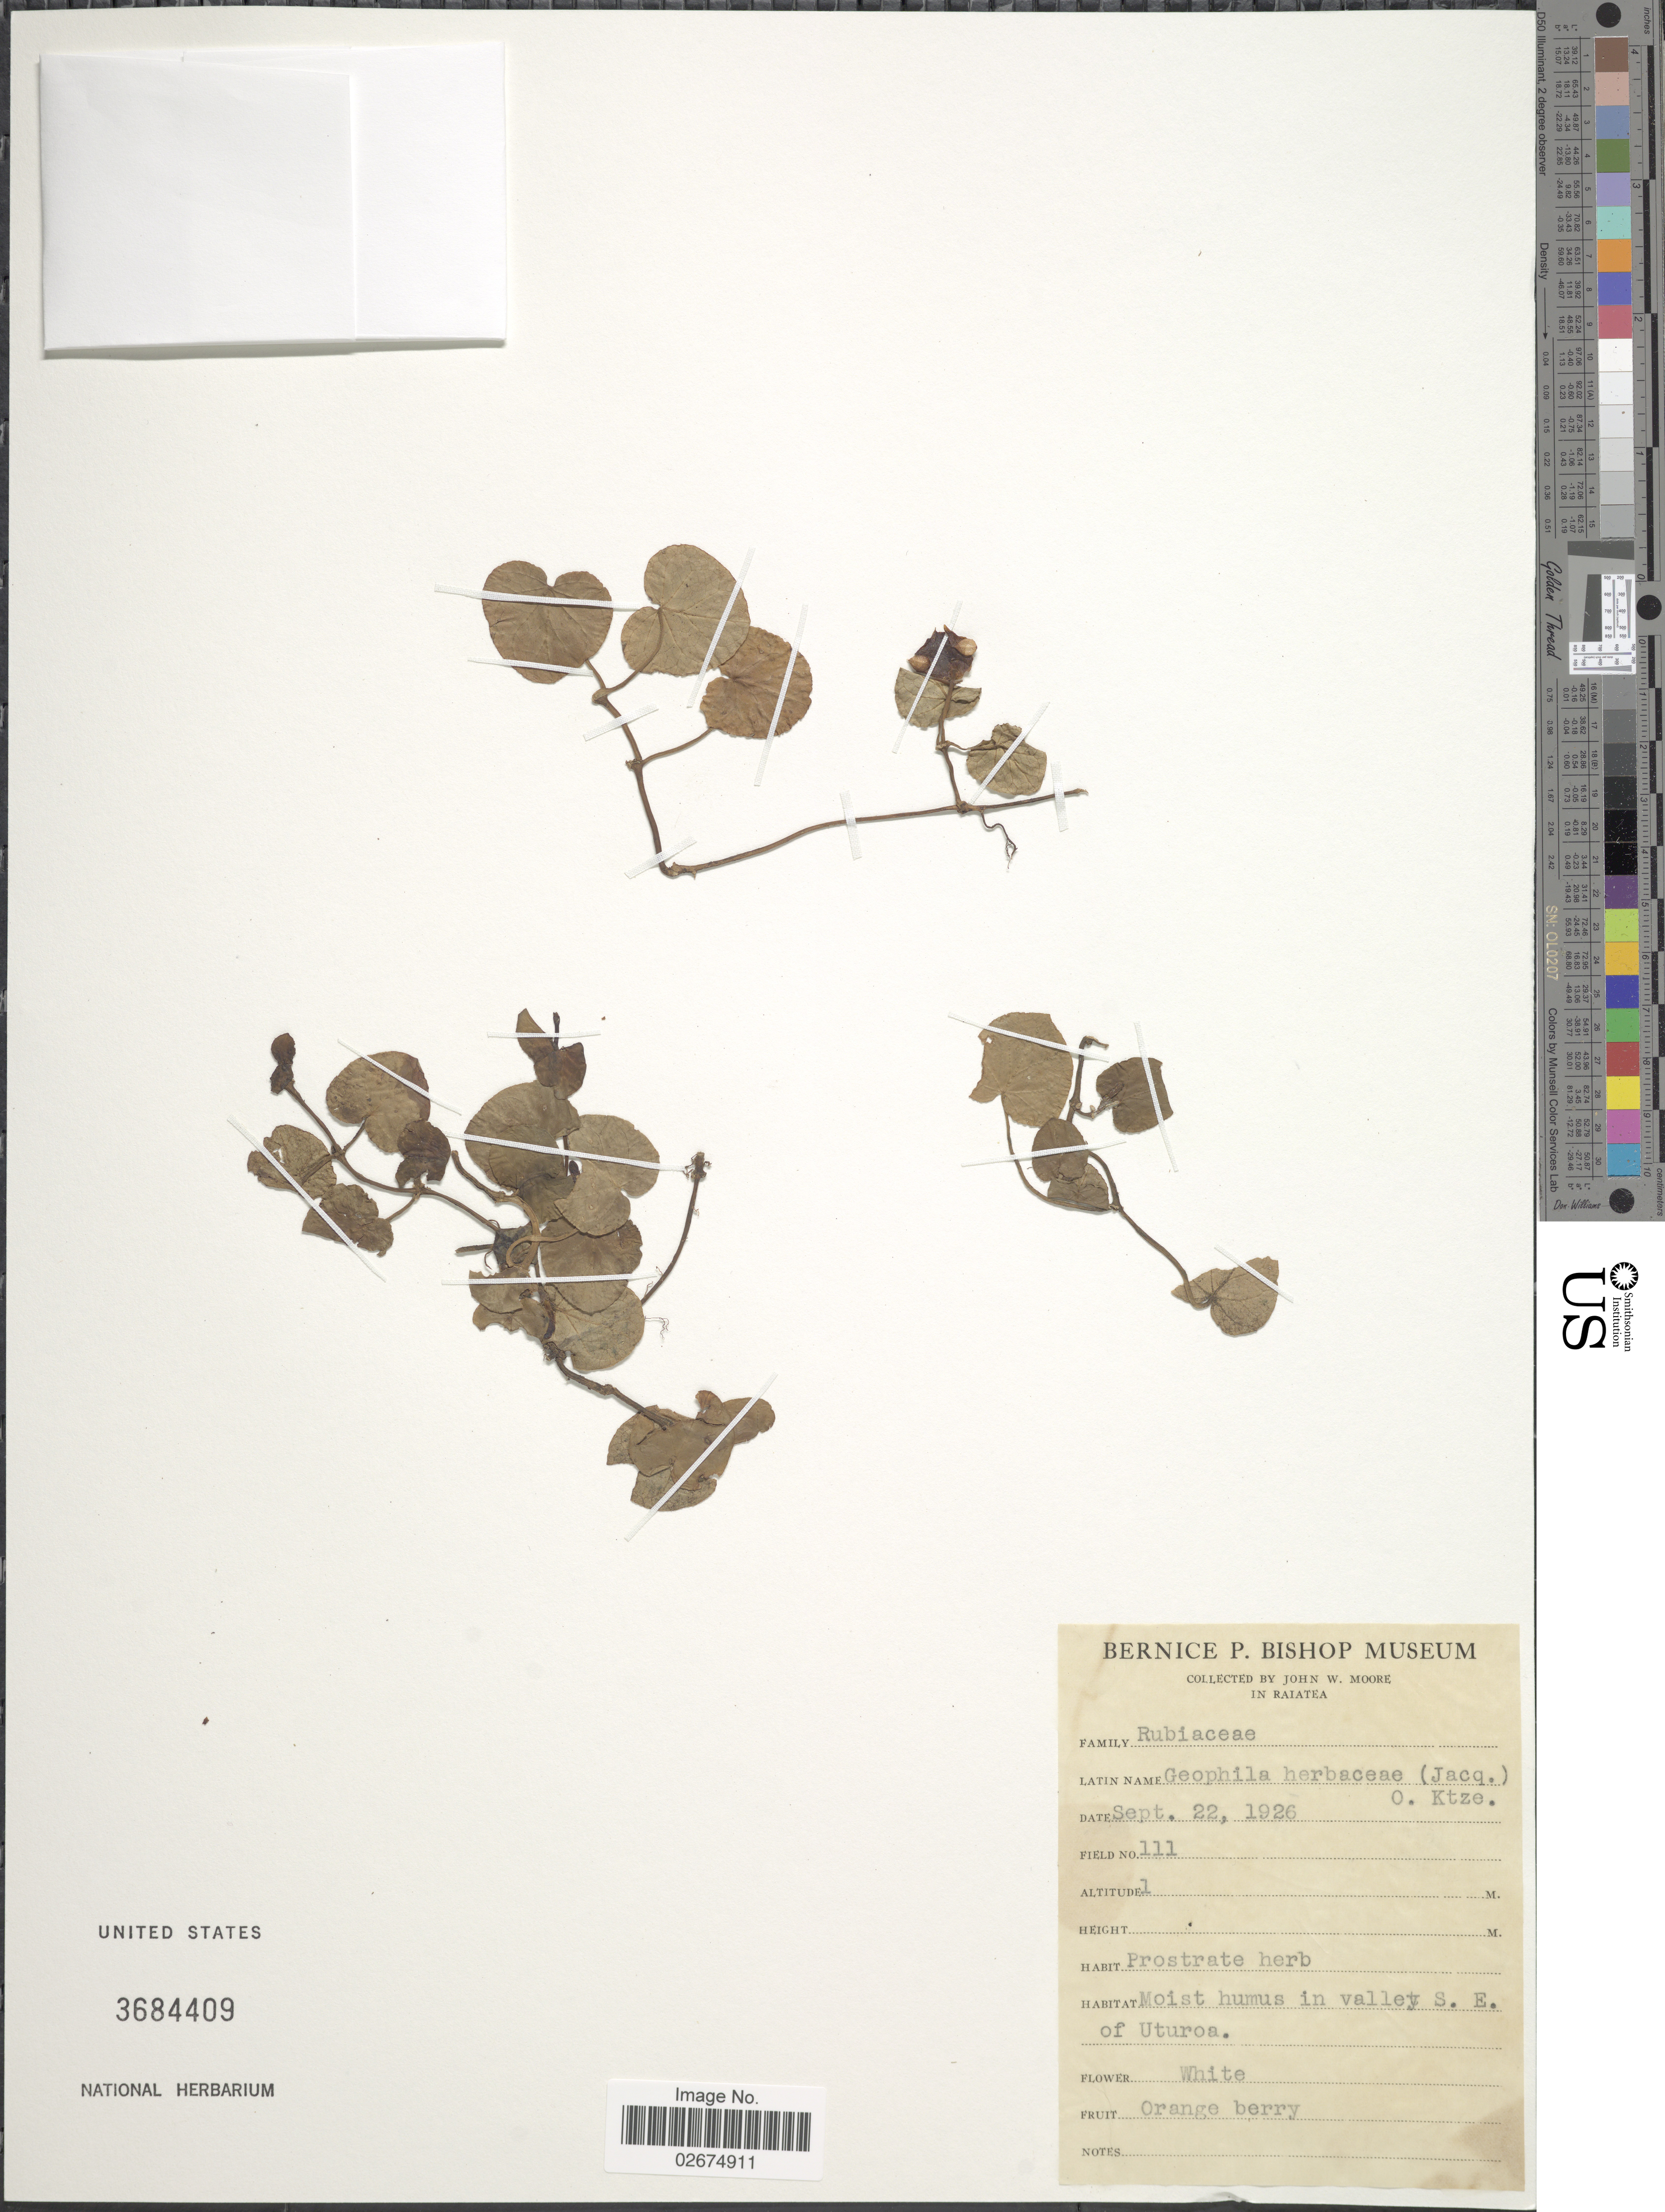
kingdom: Plantae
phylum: Tracheophyta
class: Magnoliopsida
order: Gentianales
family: Rubiaceae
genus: Geophila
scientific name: Geophila repens var. asiatica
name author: (Cham. & Schltdl.) Fosberg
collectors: J. Moore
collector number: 111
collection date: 1926-09-22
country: French Polynesia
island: Raiatea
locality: Raiatea. S. E. of Uturoa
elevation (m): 1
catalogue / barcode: US 3684409